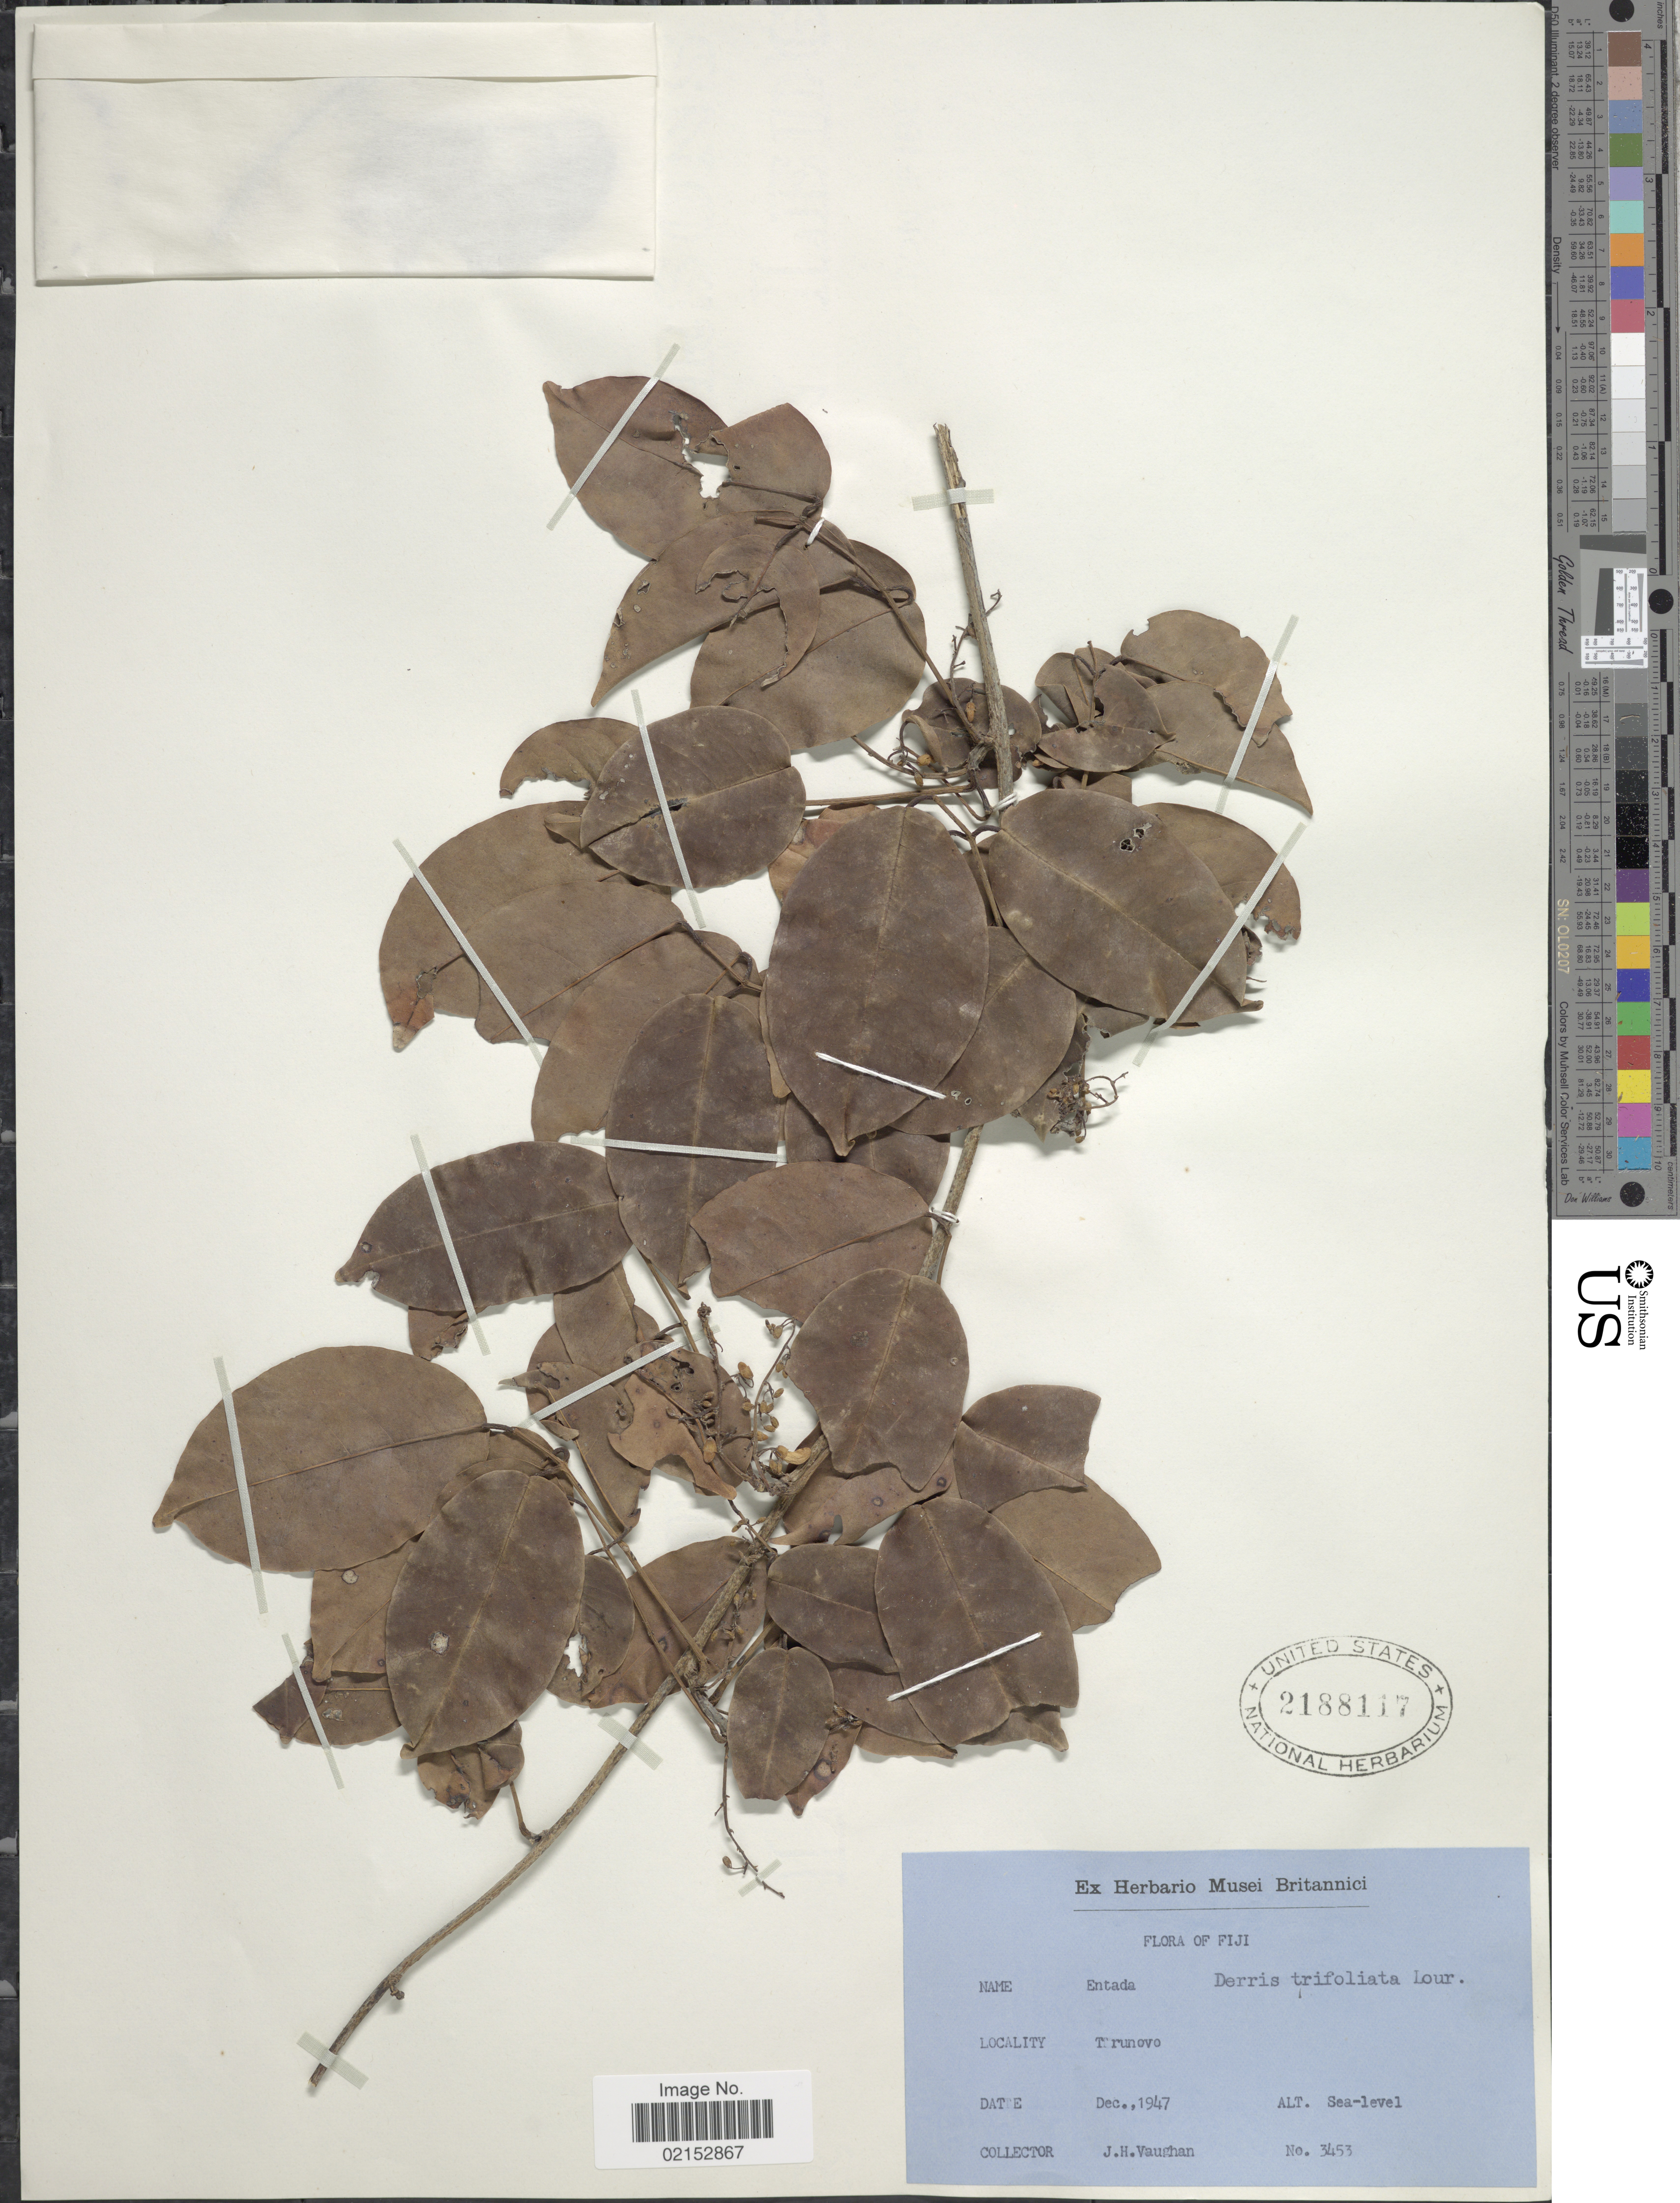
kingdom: Plantae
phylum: Tracheophyta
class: Magnoliopsida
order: Fabales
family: Fabaceae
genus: Derris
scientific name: Derris trifoliata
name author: Lour.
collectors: J. Vaughan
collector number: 3453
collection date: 1947-12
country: Fiji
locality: Trunovo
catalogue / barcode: US 2188117